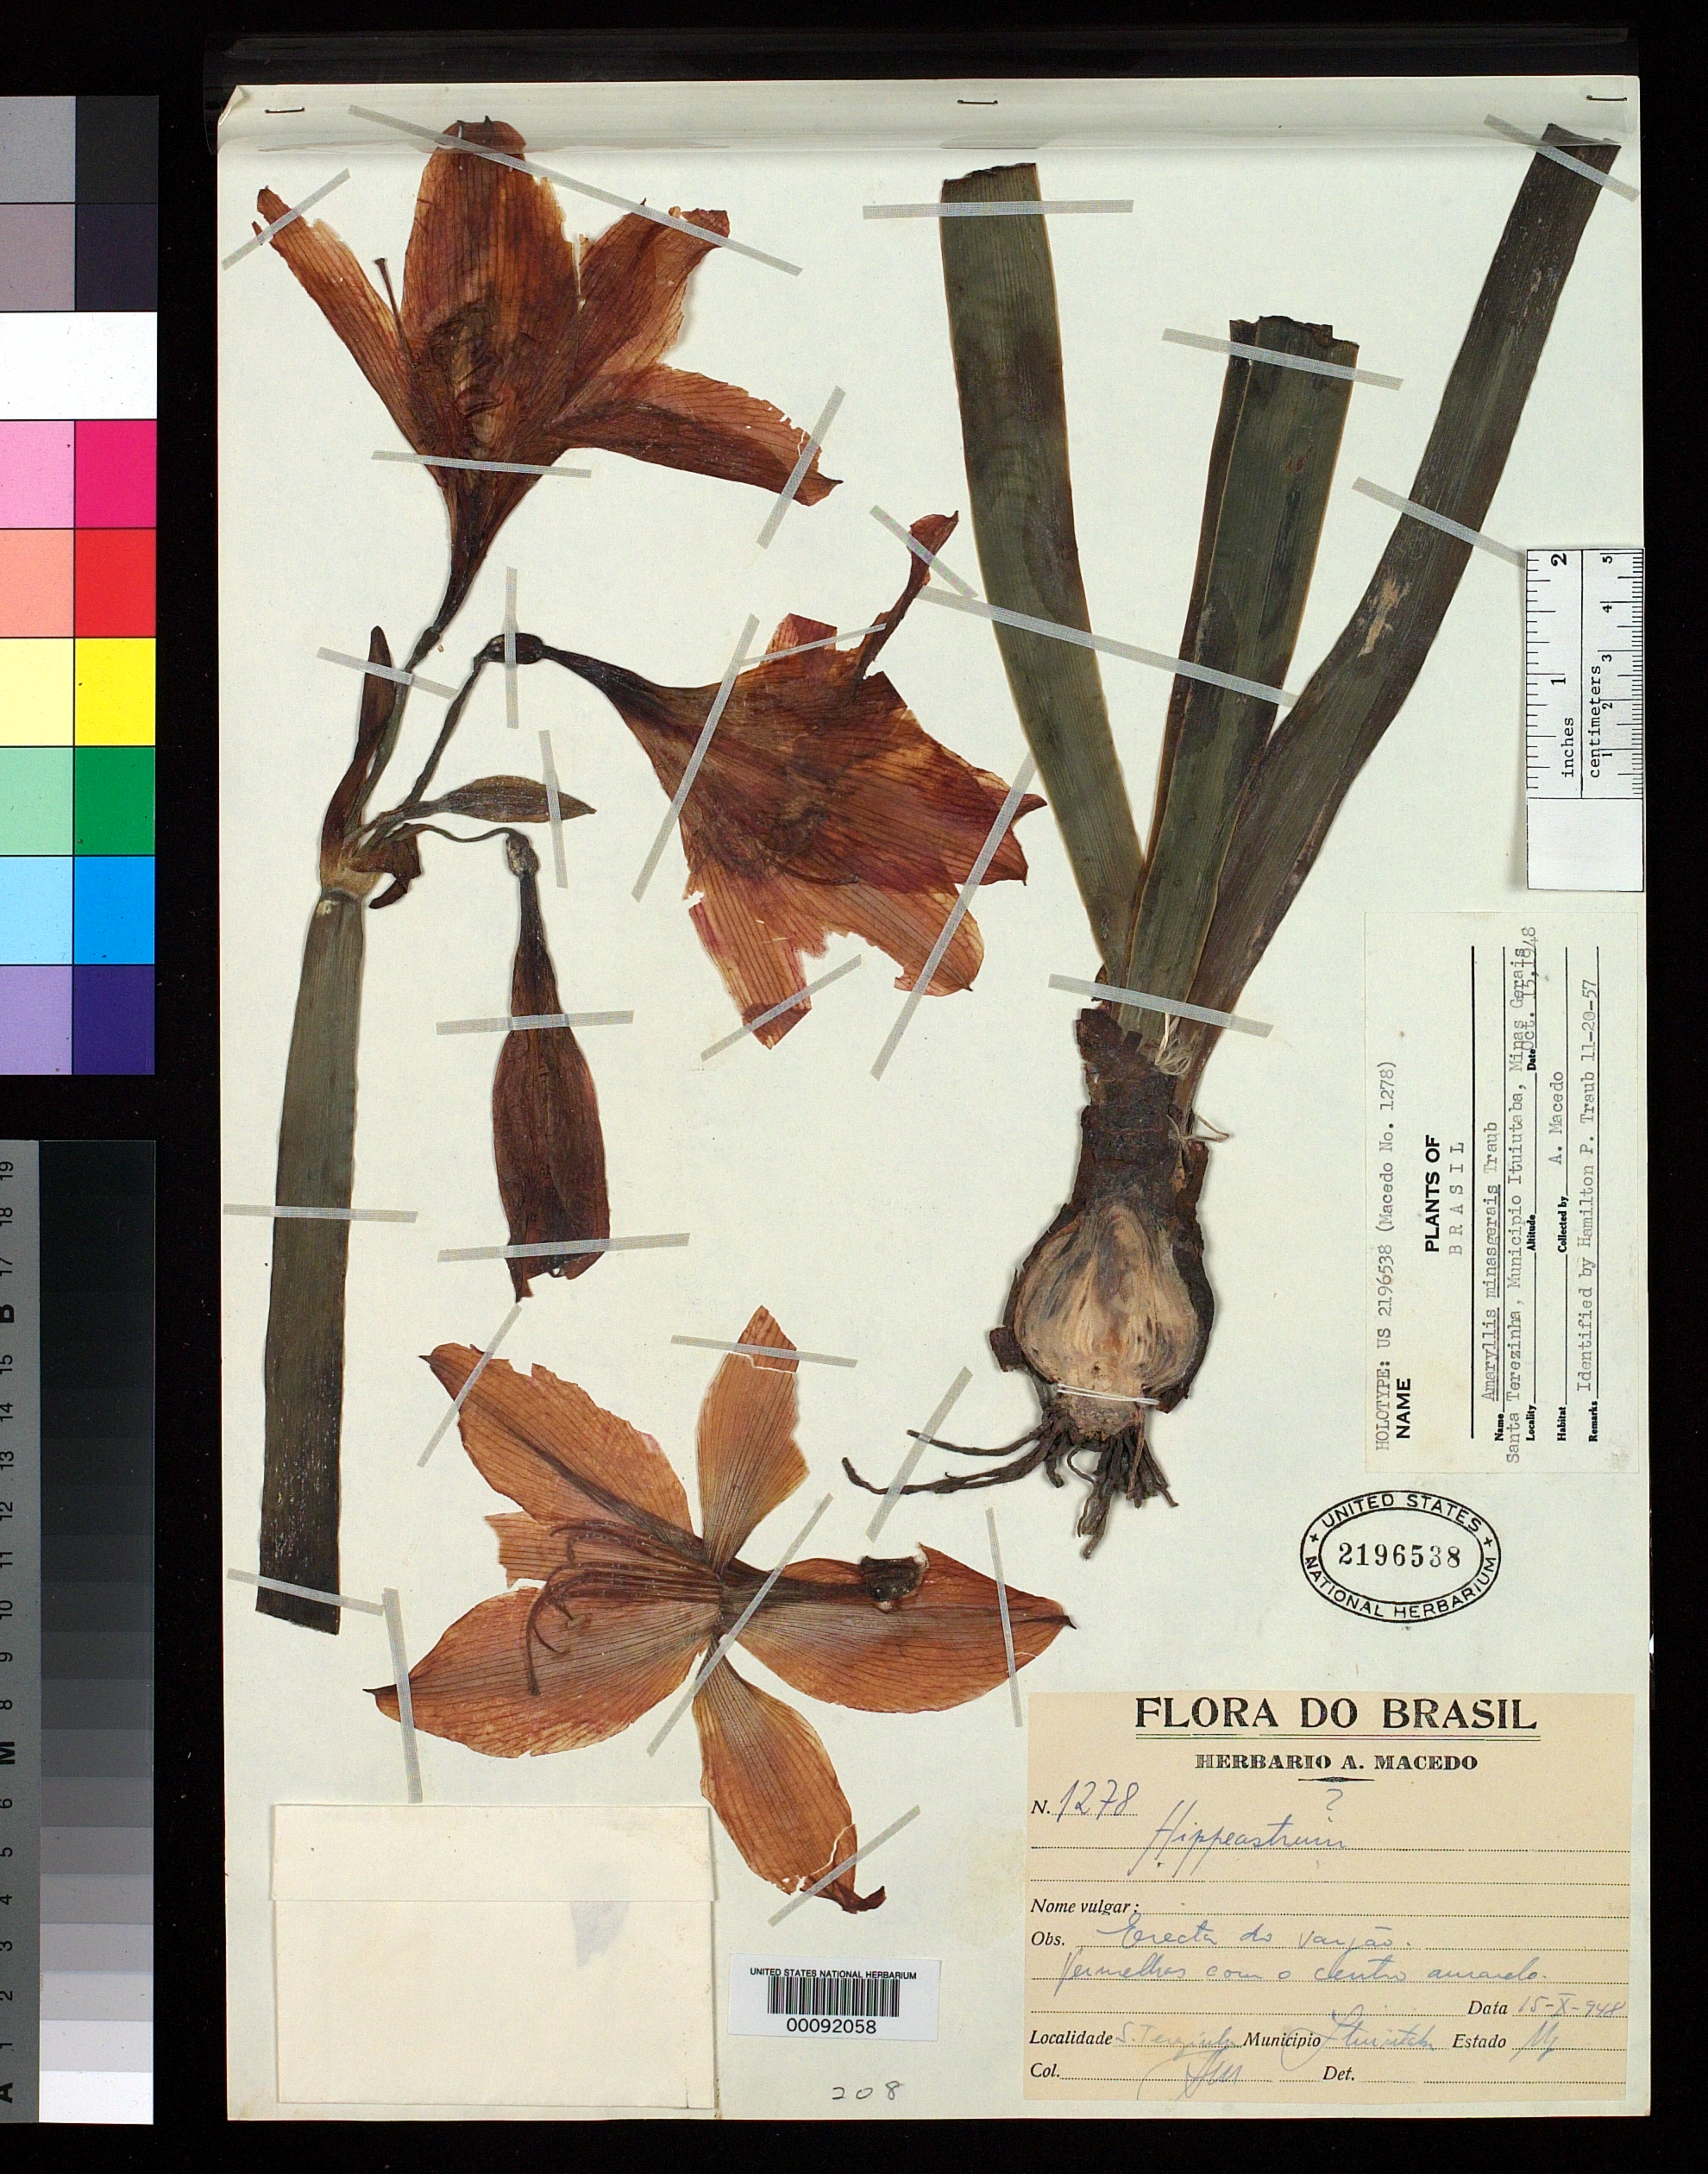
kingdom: Plantae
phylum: Tracheophyta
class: Liliopsida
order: Asparagales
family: Amaryllidaceae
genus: Amaryllis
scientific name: Amaryllis minasgerais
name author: Traub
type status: Holotype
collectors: A. Macedo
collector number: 1278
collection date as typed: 15 Oct 1948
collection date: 1948-10-15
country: Brazil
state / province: Minas Gerais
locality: Santa Terezinha.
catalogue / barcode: US 2196538